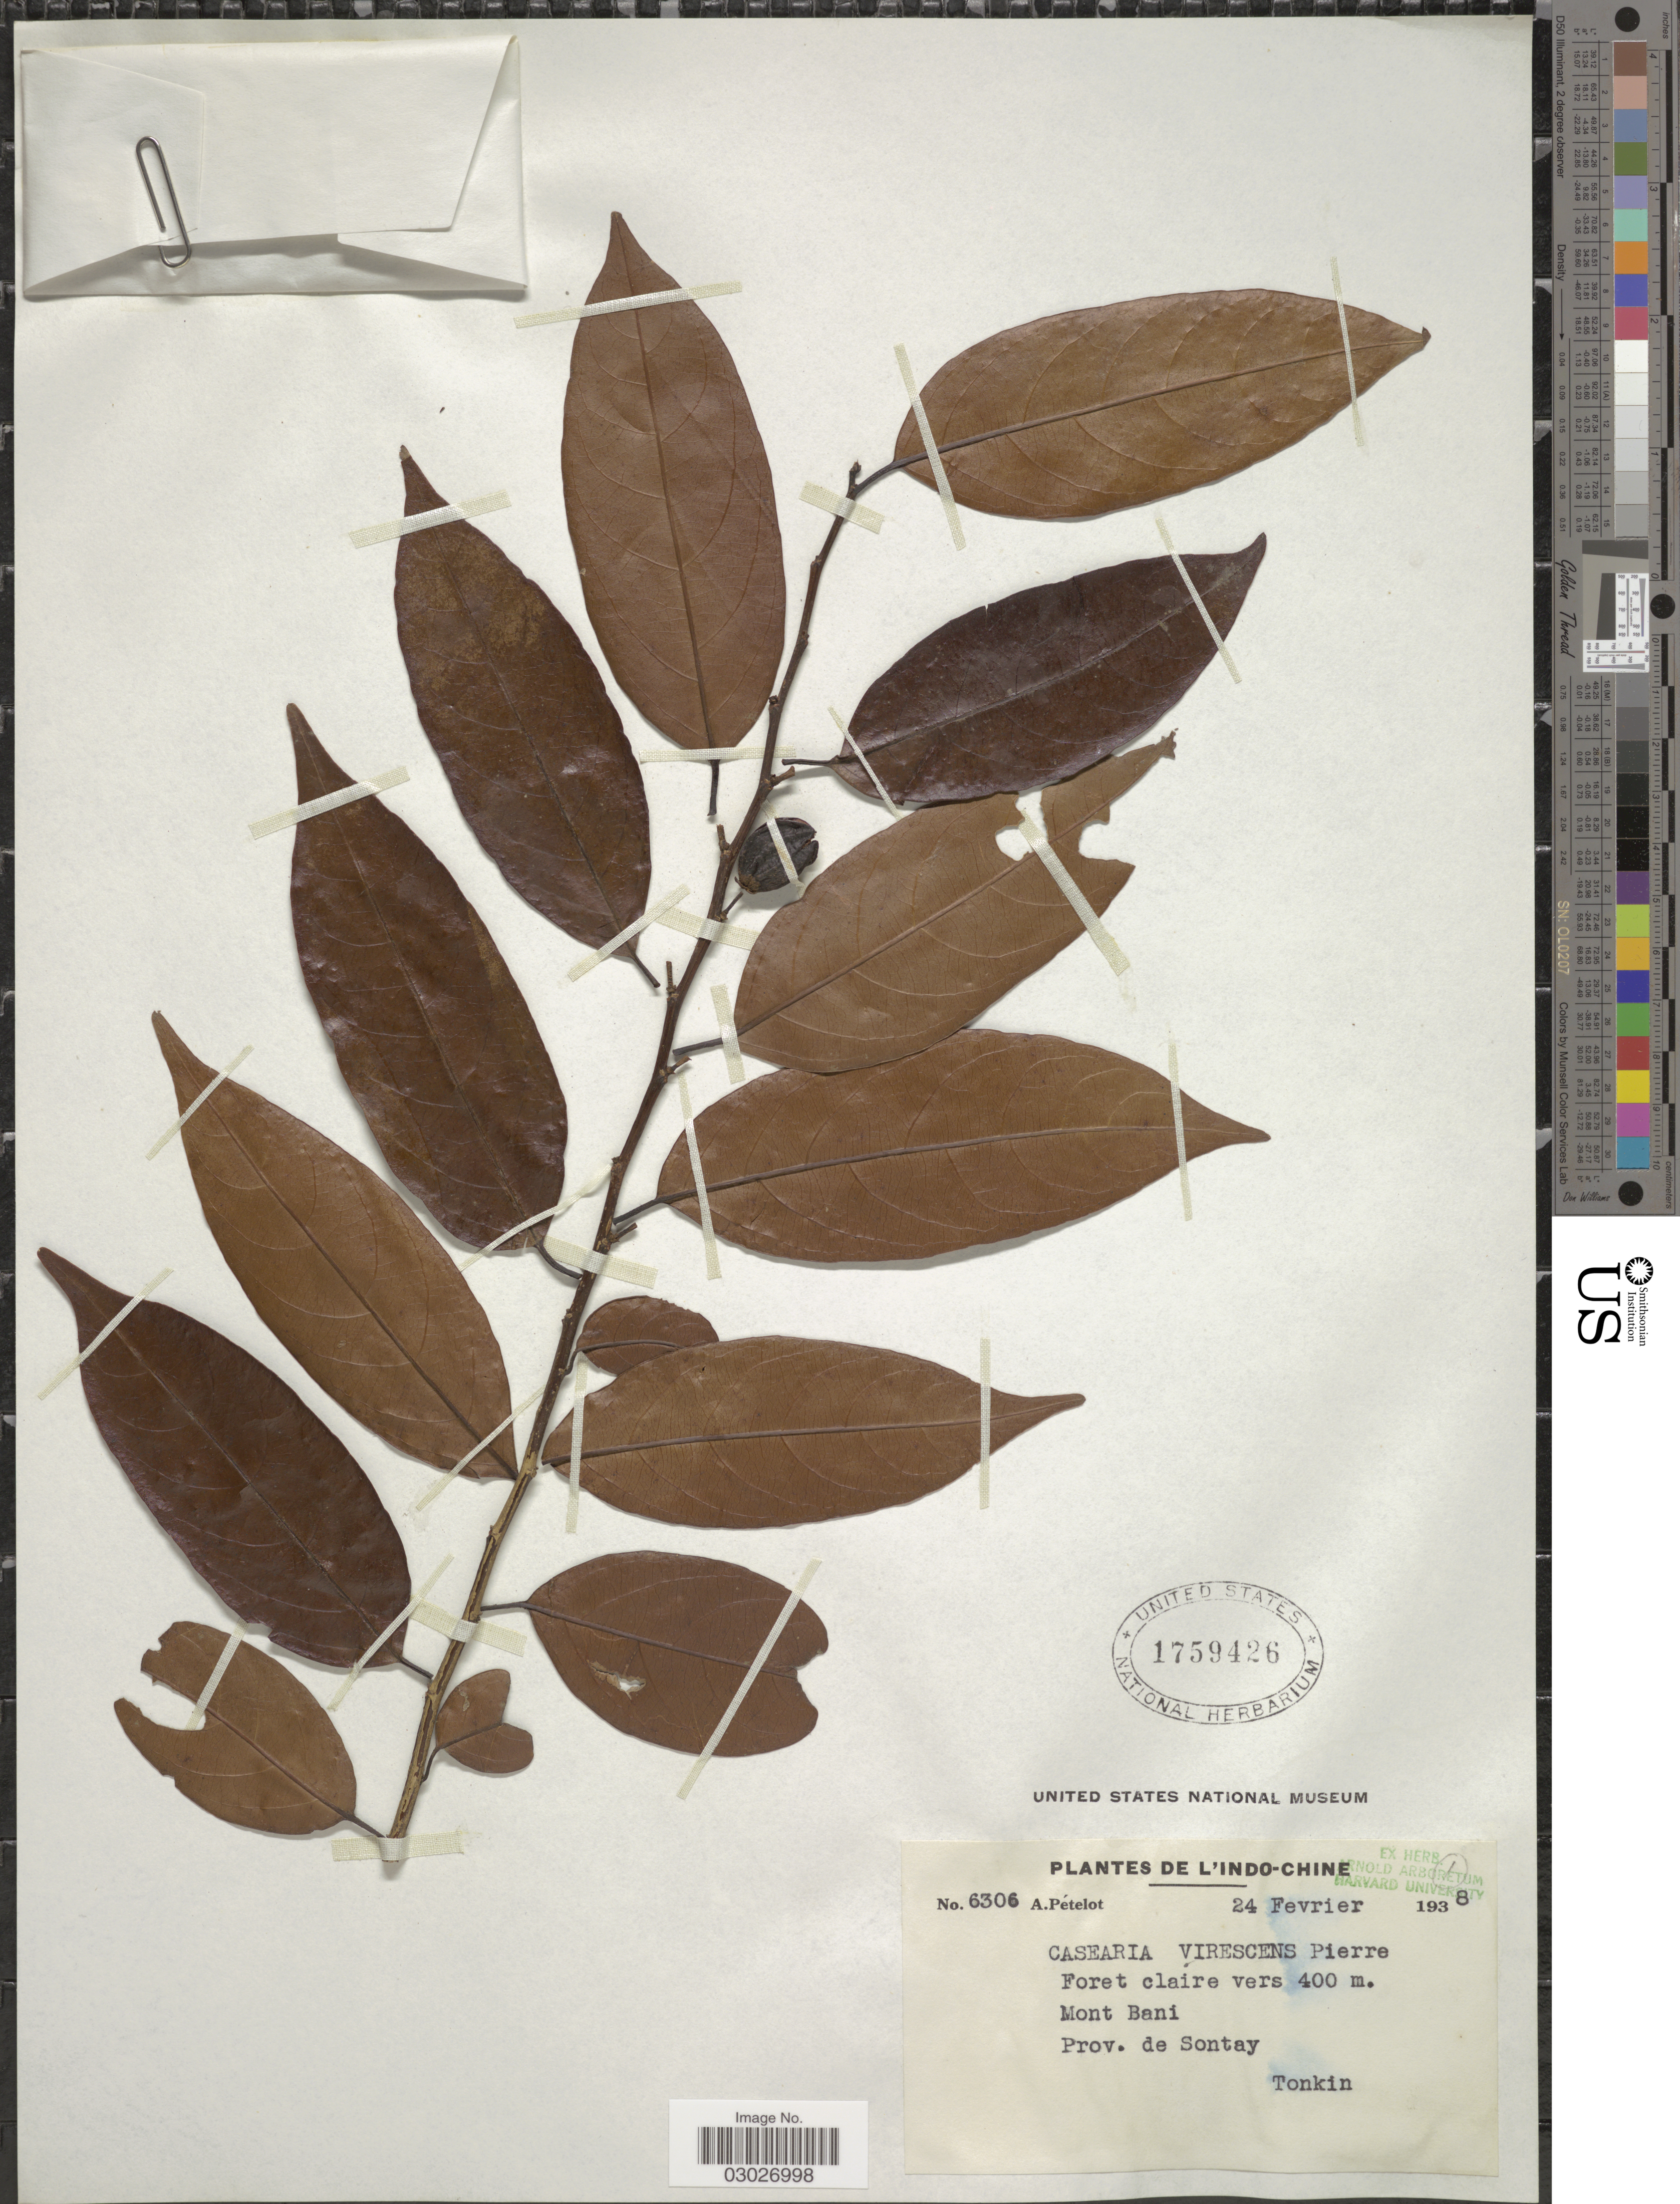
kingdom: Plantae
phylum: Tracheophyta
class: Magnoliopsida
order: Malpighiales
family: Salicaceae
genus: Casearia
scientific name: Casearia virescens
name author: Pierre & Gagnep.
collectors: A. Petelot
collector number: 6306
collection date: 1938-02-24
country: Vietnam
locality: Indo-Chine. Mont Bani. Prov. de Sontay. Tonkin.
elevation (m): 400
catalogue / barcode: US 1759426